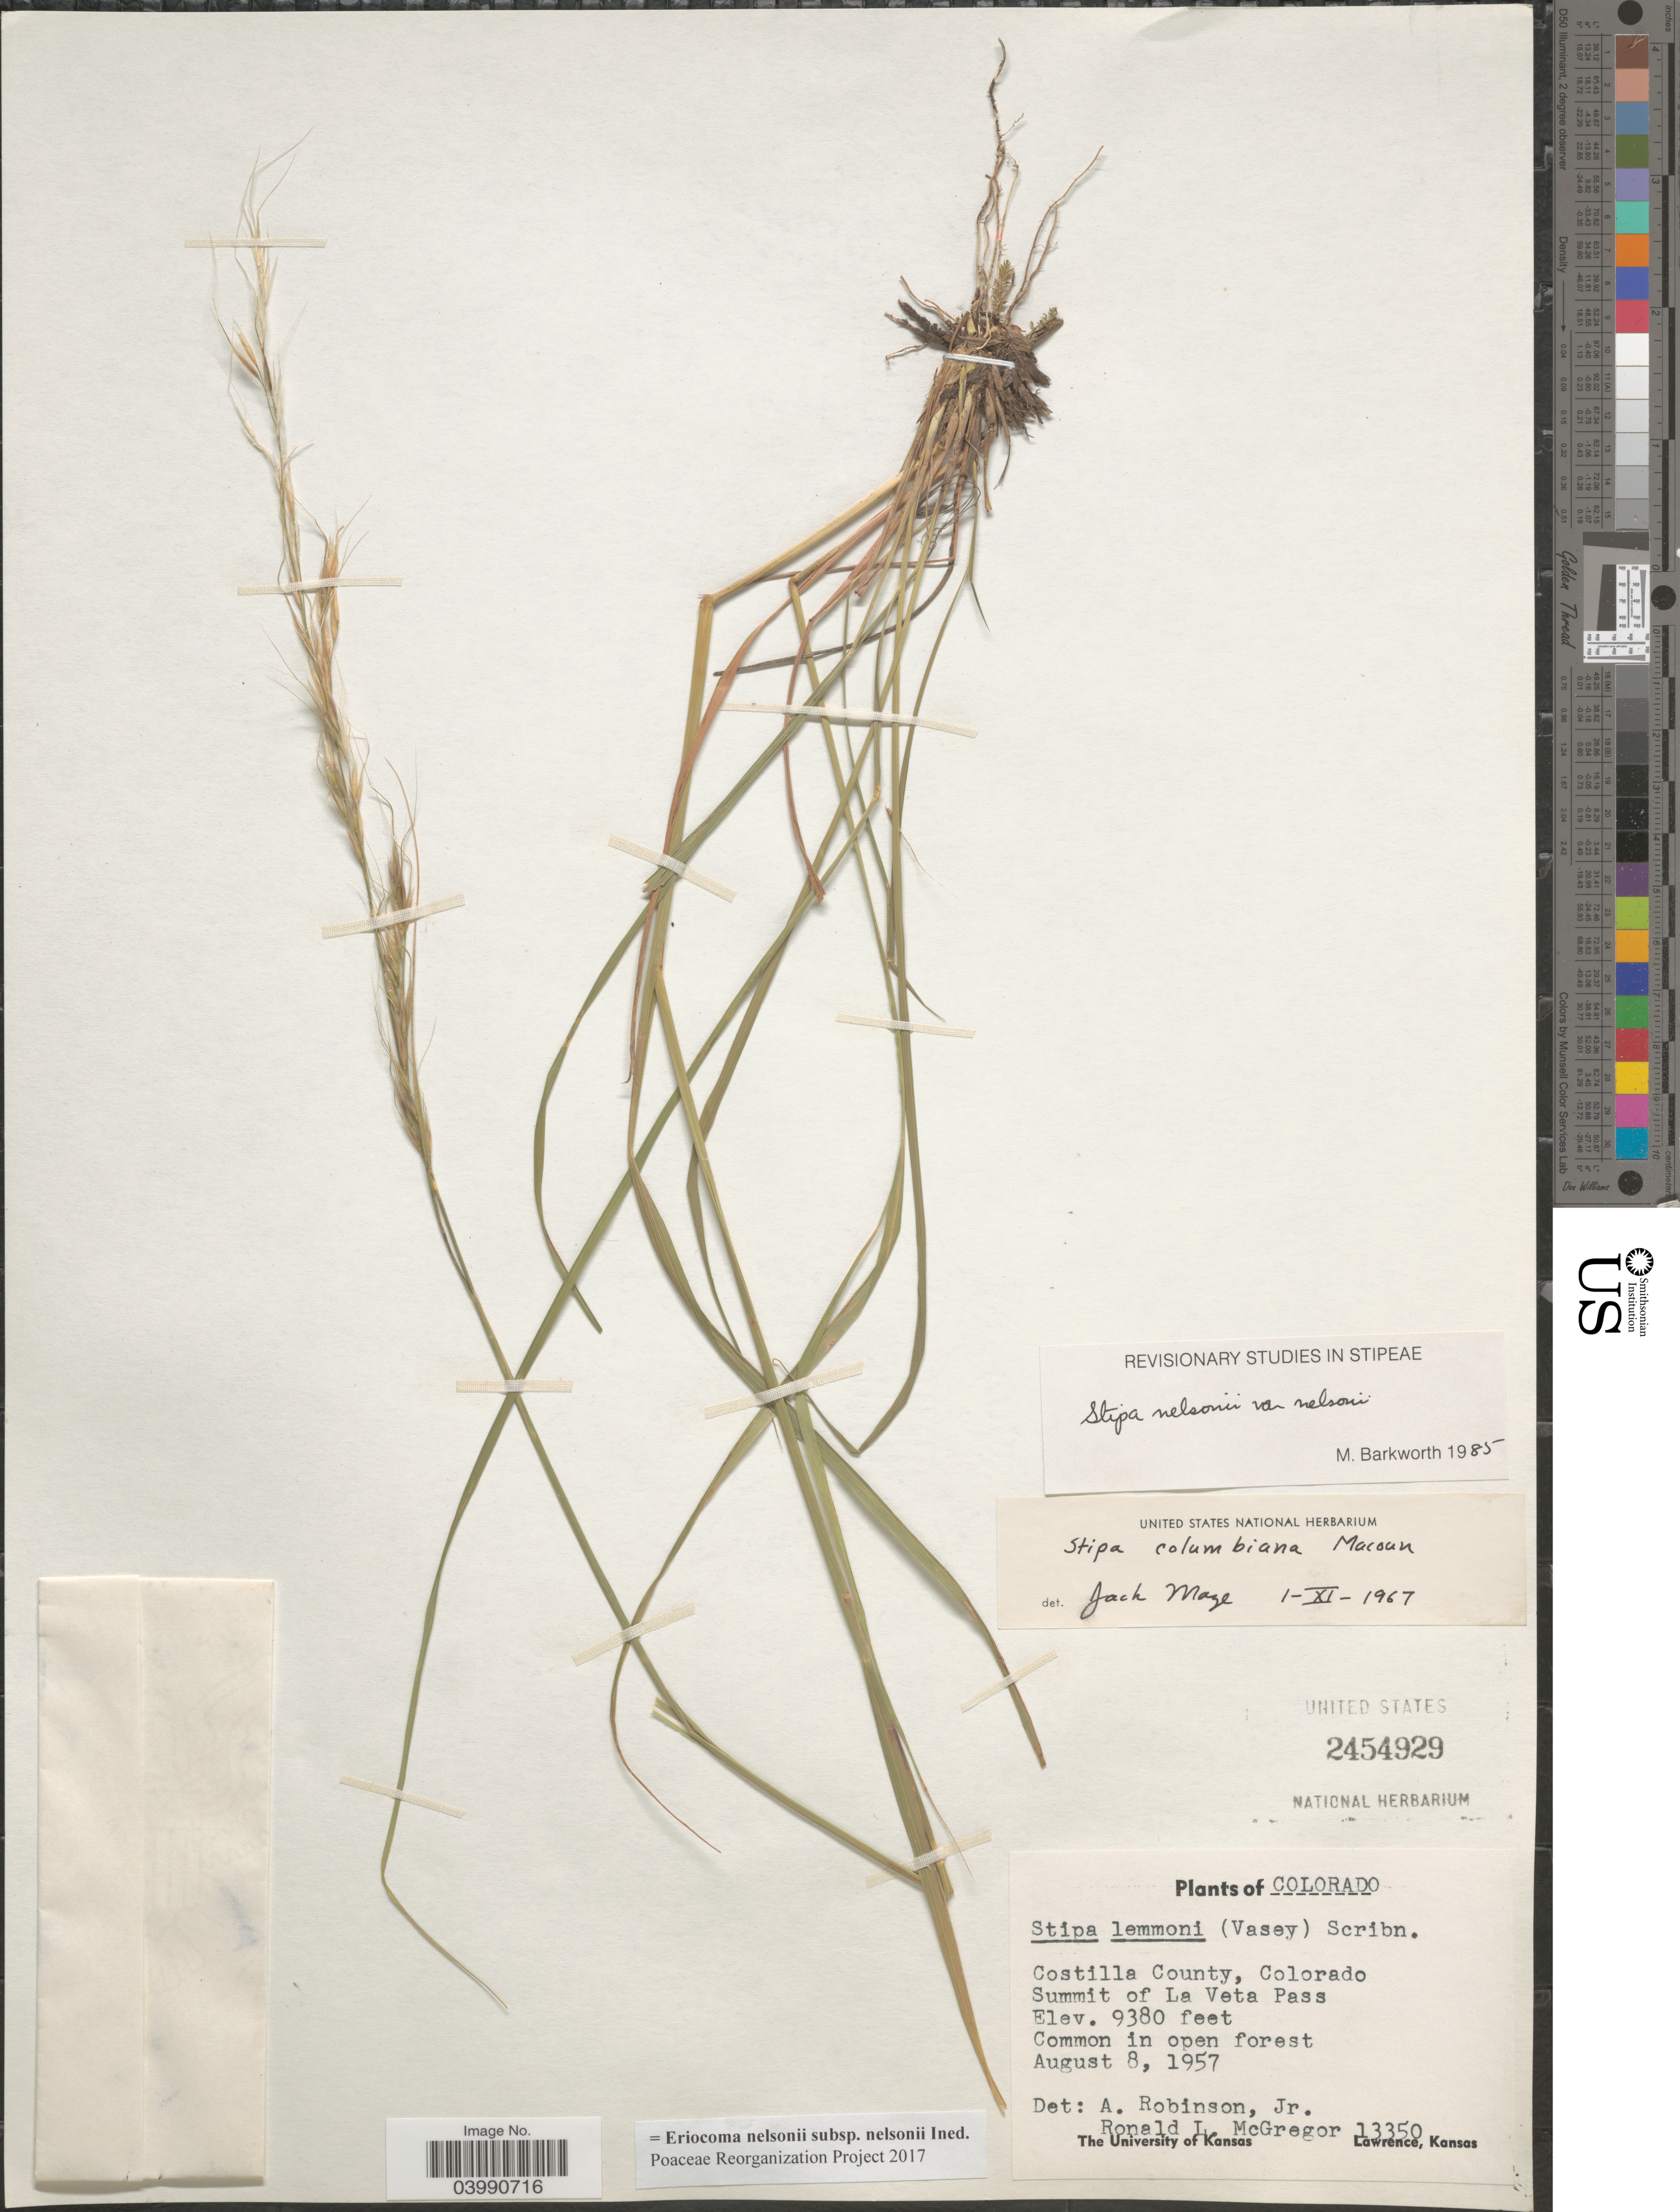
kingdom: Plantae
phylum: Tracheophyta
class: Liliopsida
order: Poales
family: Poaceae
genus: Eriocoma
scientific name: Eriocoma nelsonii subsp. nelsonii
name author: (Scribn.) Romasch.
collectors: R. McGregor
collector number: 13350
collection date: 1957-08-08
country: United States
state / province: Colorado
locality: Costilla County. Summit of La Veta Pass.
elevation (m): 2859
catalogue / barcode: US 2454929